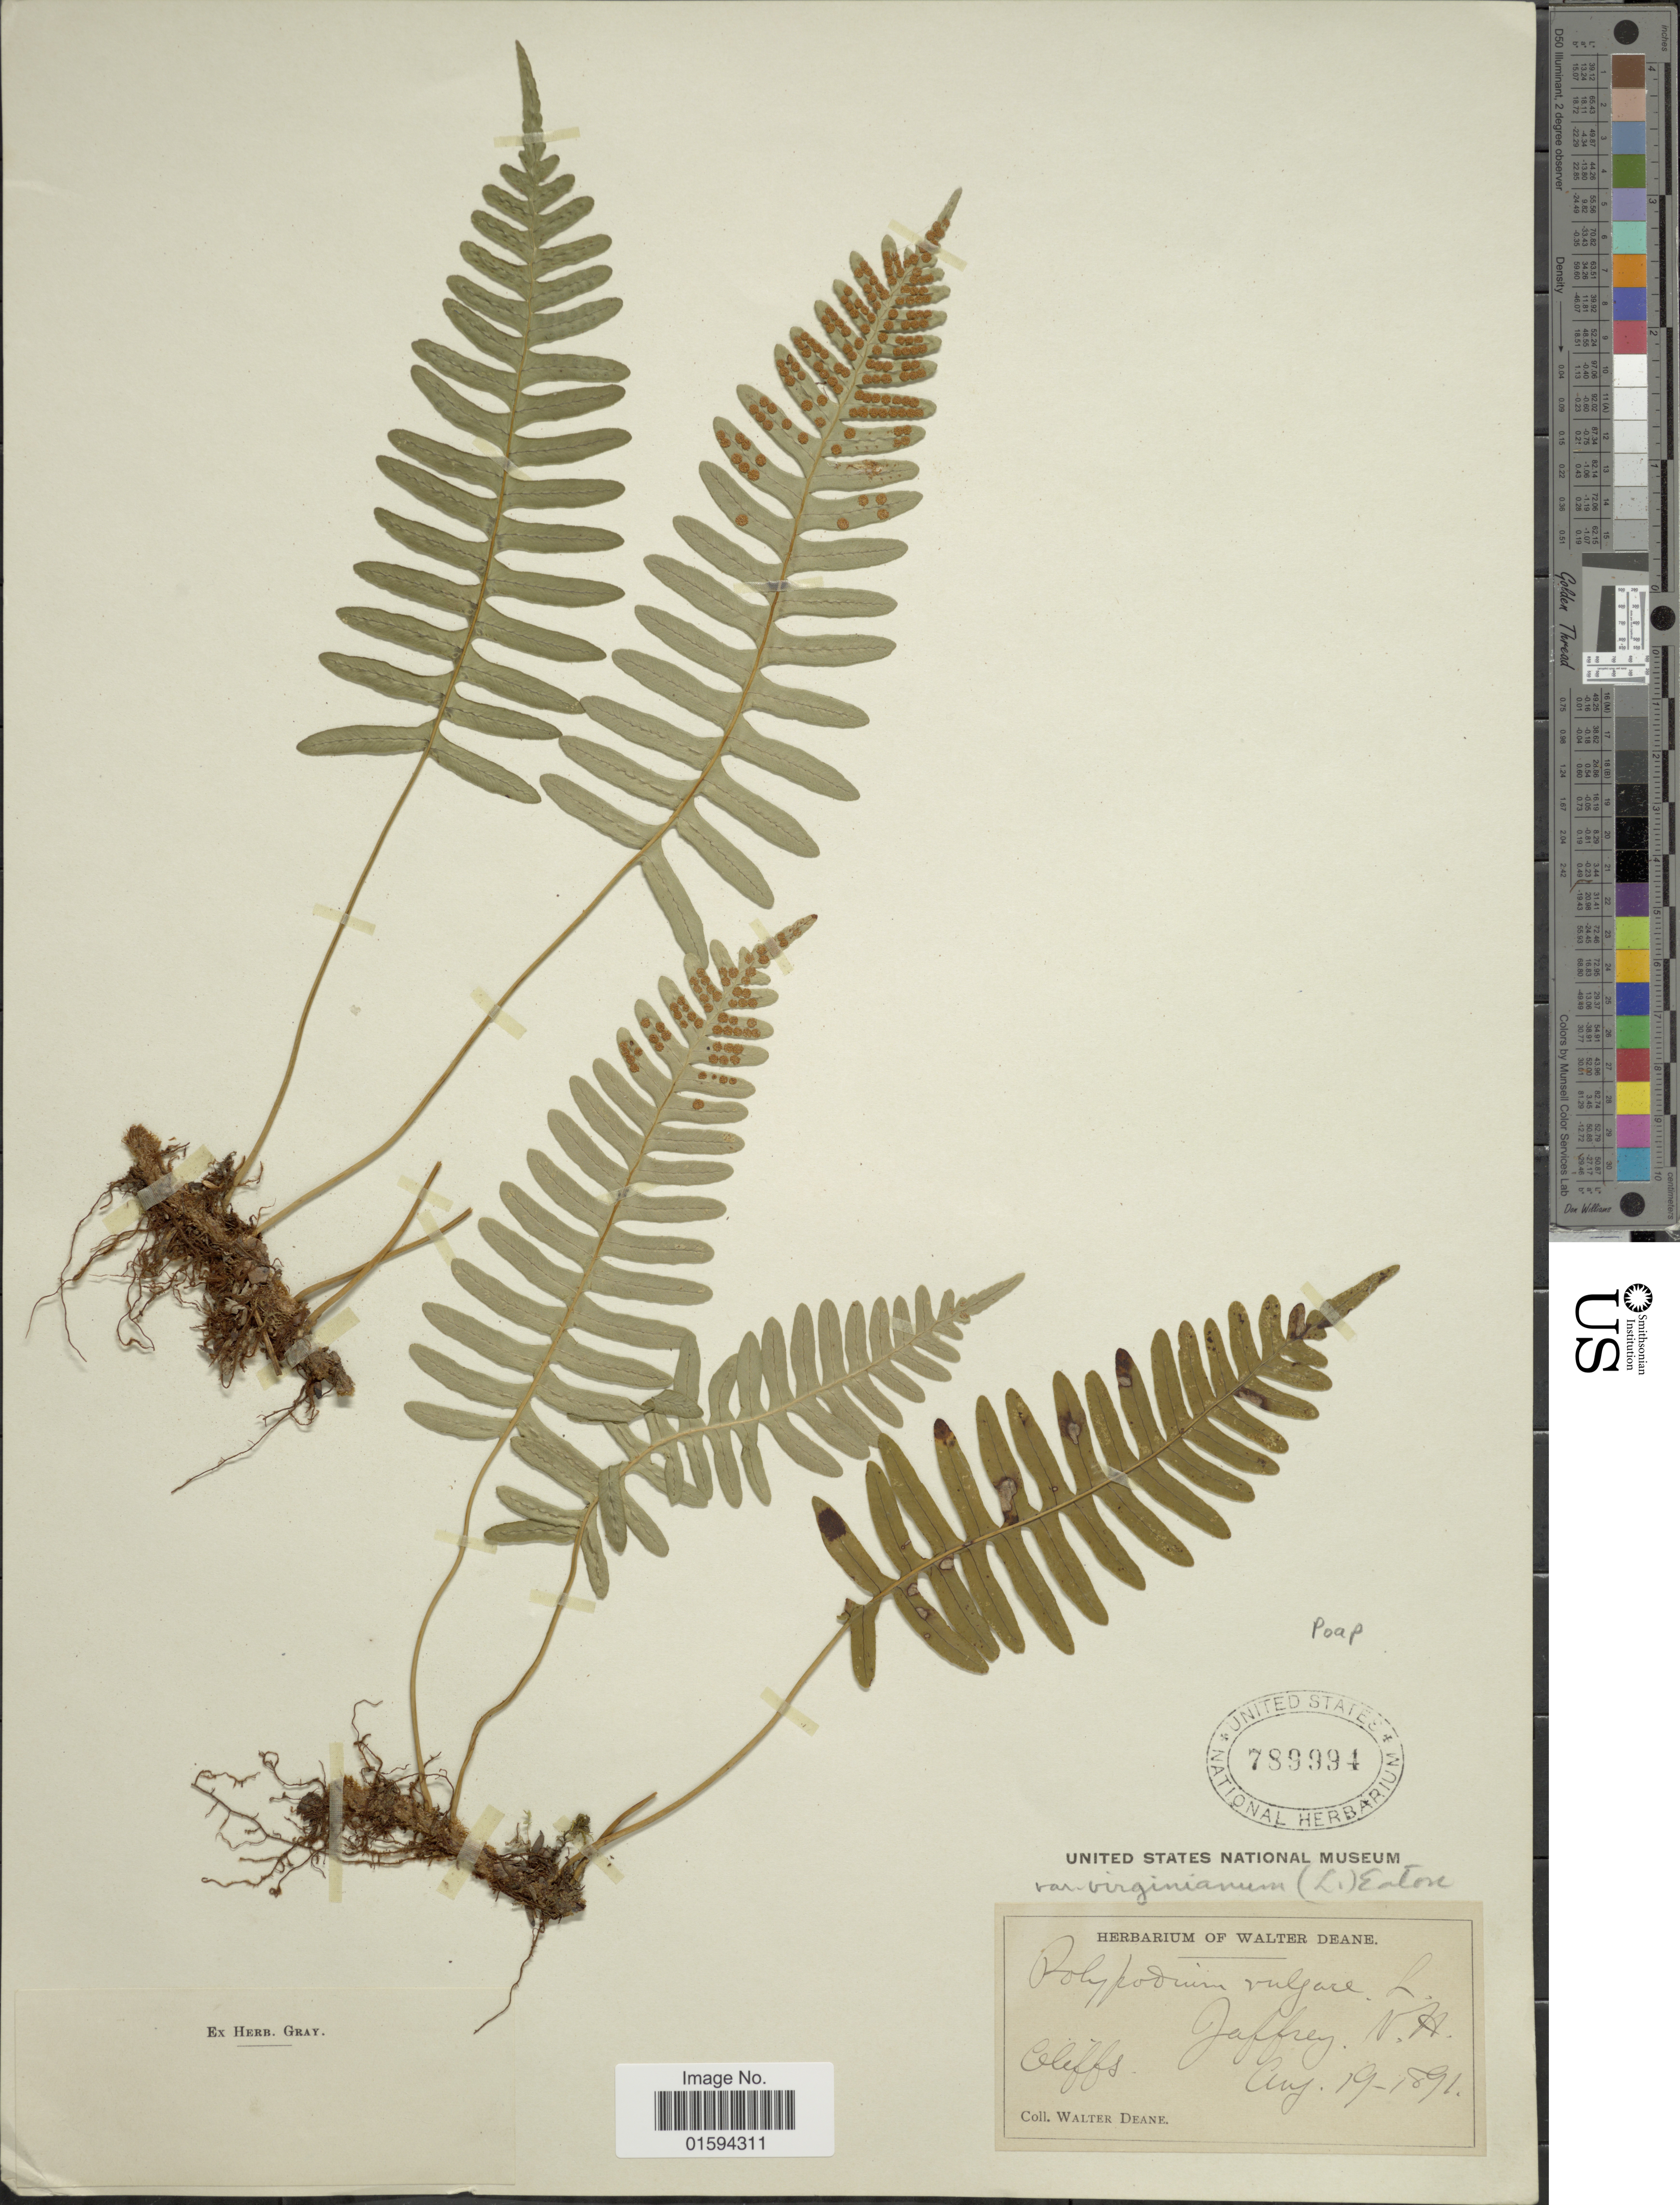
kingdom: Plantae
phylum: Tracheophyta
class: Polypodiopsida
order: Polypodiales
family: Polypodiaceae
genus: Polypodium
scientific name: Polypodium appalachianum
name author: Haufler & Windham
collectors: W. Deane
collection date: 1891-08-19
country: United States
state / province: New Hampshire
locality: Jaffrey, cliffs.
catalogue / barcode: US 789994